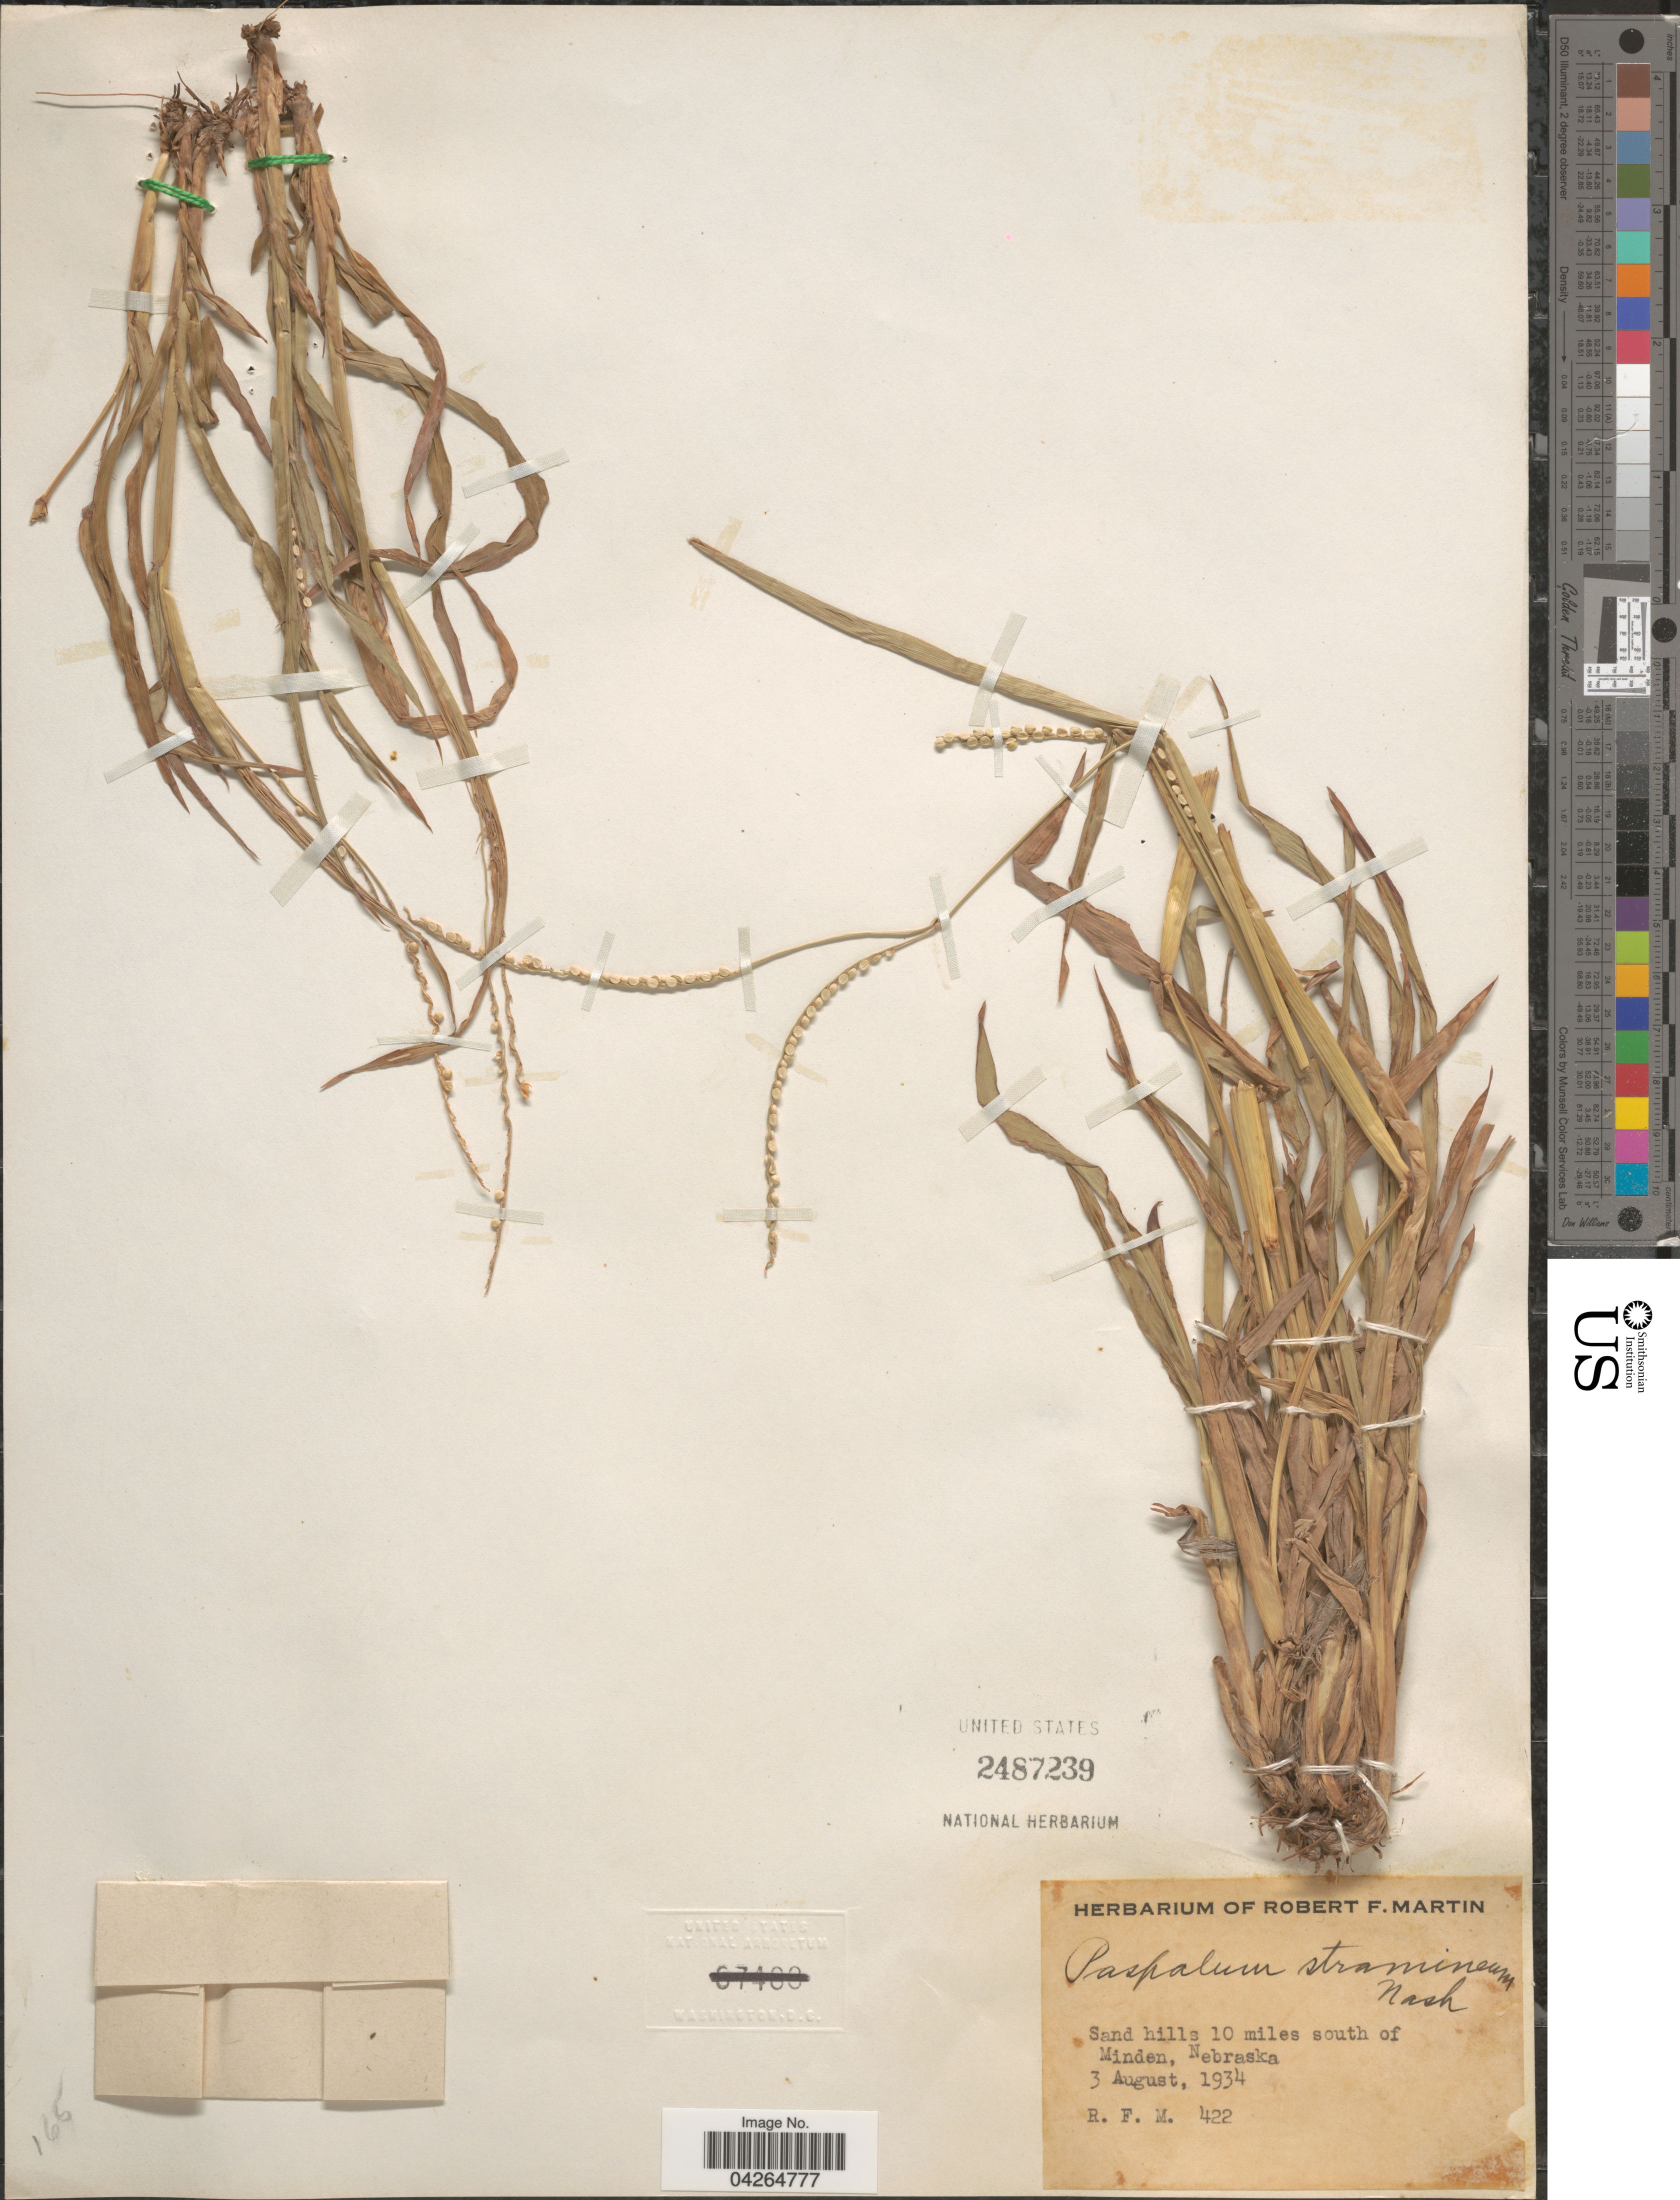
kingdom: Plantae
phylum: Tracheophyta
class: Liliopsida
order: Poales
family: Poaceae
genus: Paspalum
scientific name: Paspalum setaceum var. stramineum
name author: (Nash) D.J. Banks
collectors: R. F. Martin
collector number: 422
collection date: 1934-08-03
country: United States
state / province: Nebraska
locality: Sand hills 10 miles south of Minden.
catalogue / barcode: US 2487239